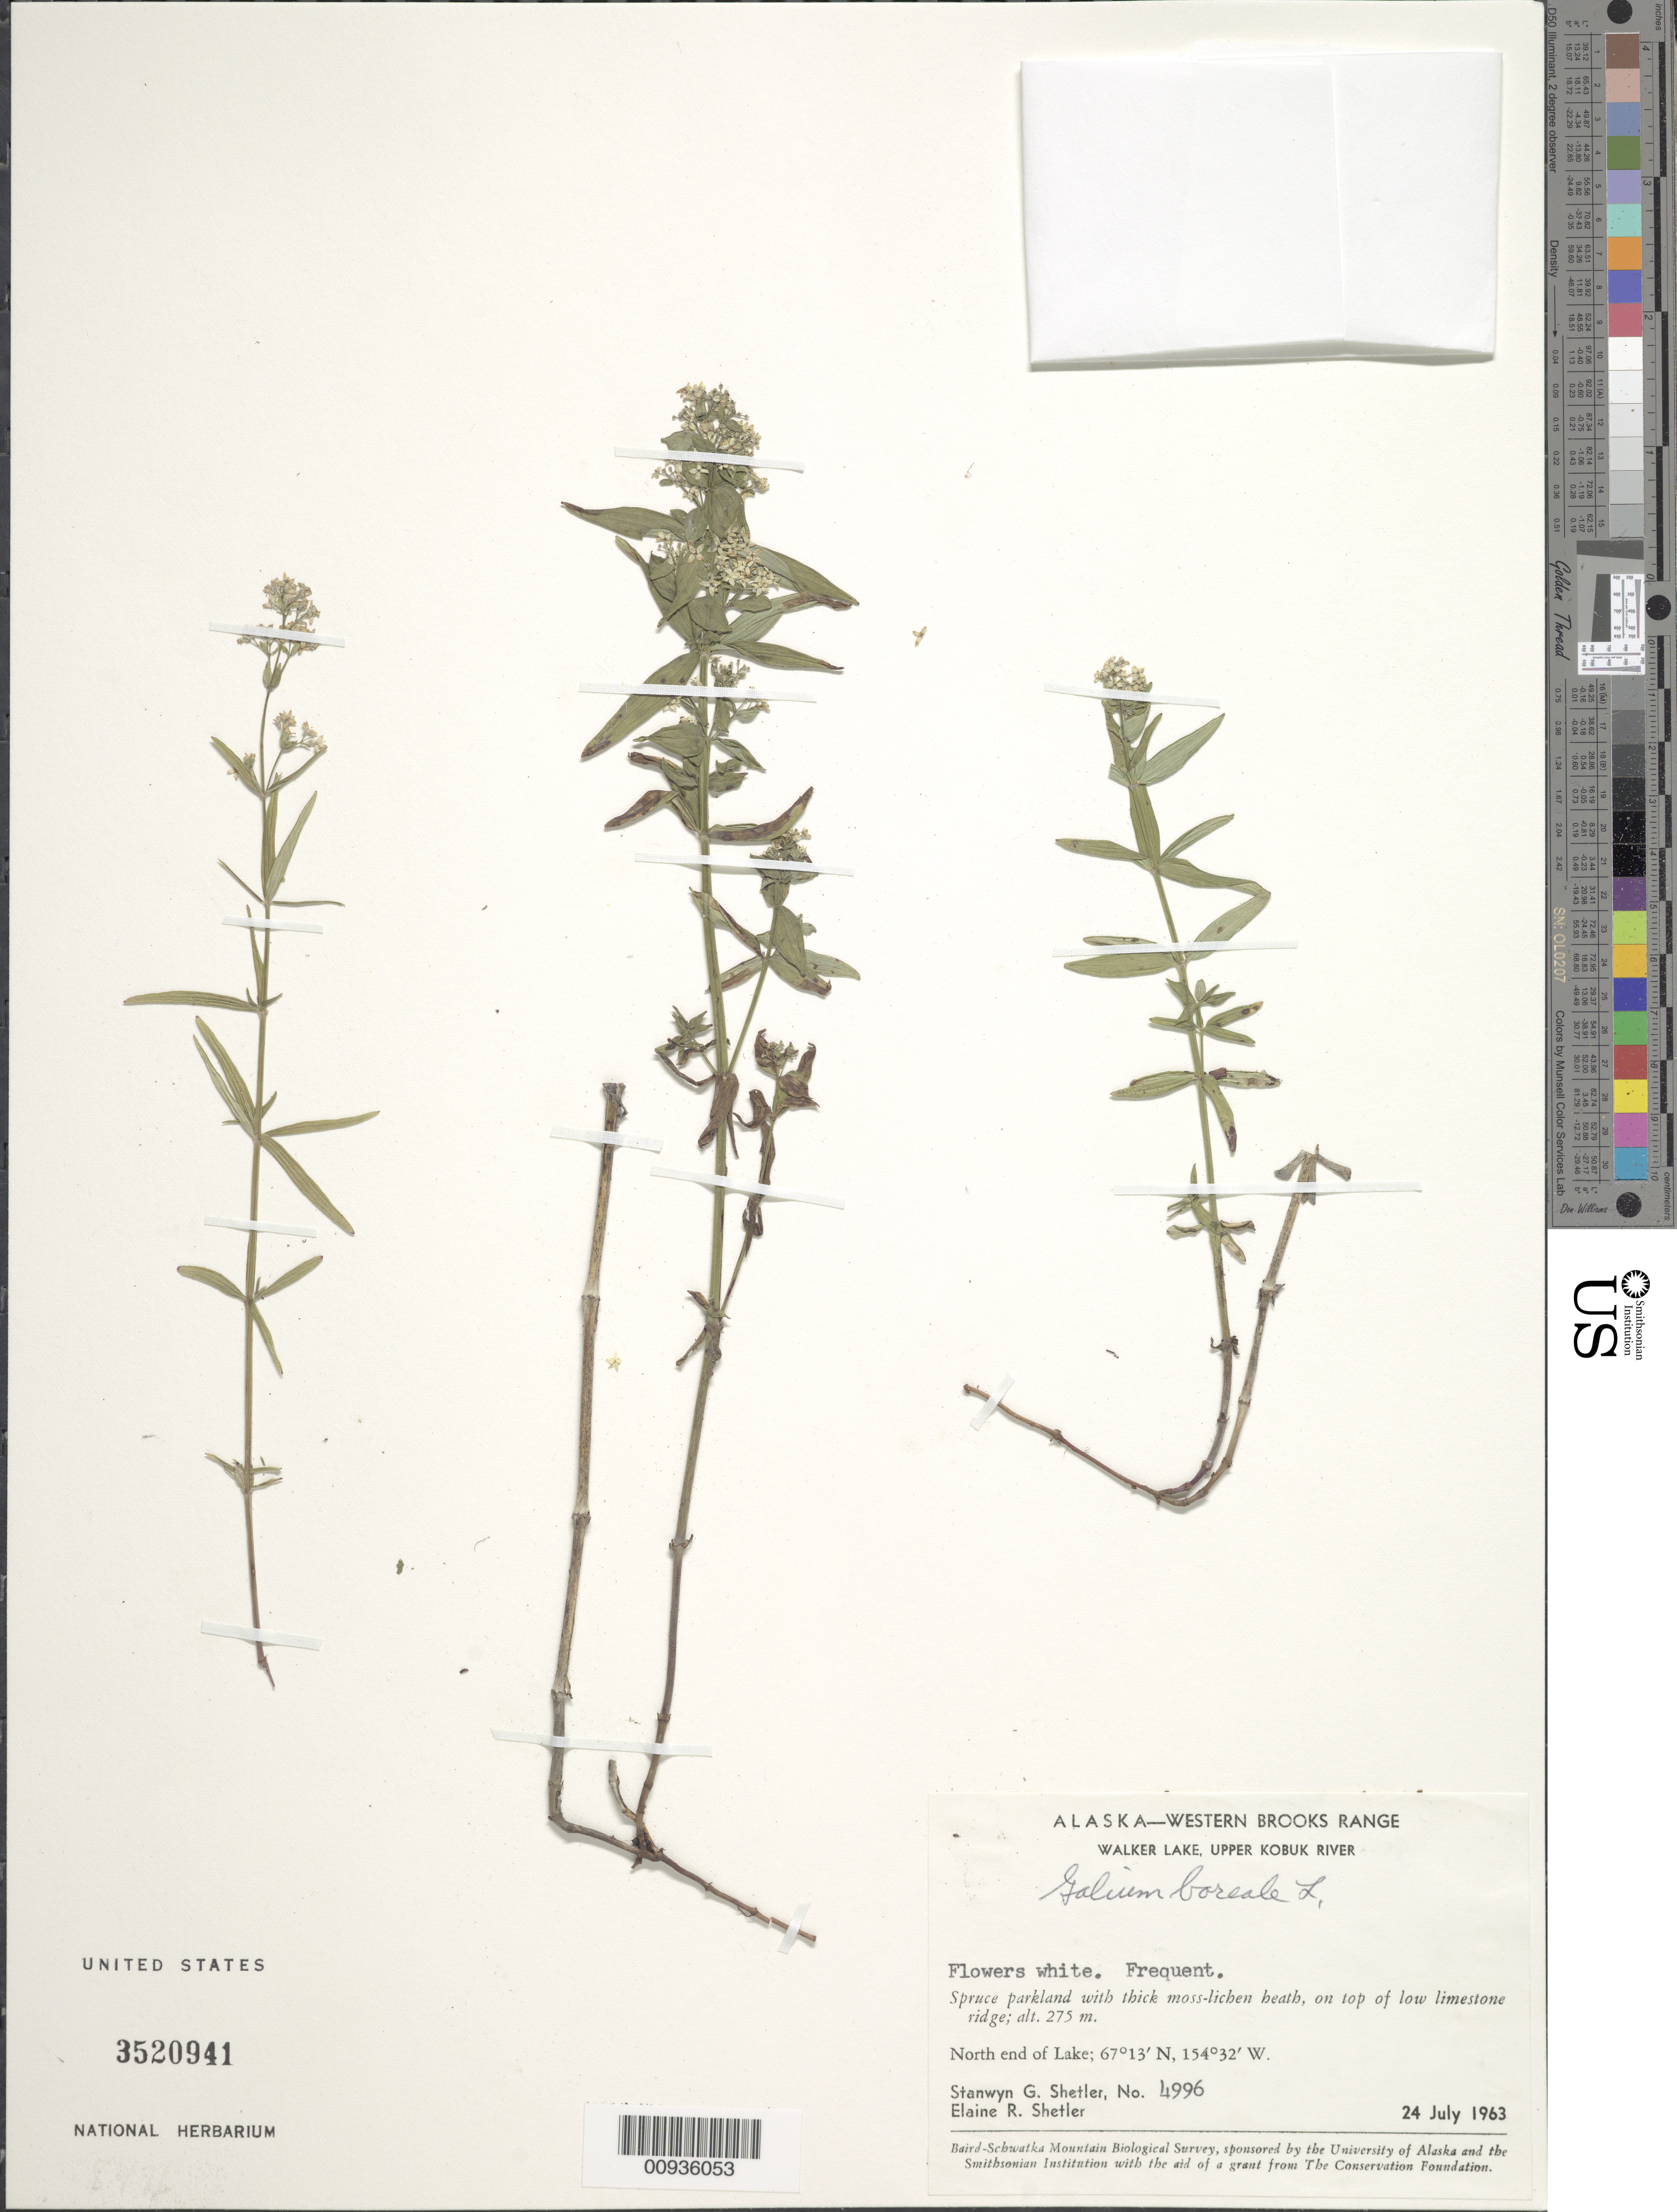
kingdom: Plantae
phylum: Tracheophyta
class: Magnoliopsida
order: Gentianales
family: Rubiaceae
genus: Galium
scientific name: Galium boreale L.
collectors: S. Shetler & E. R. Shetler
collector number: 4996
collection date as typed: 24 Jul 1963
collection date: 1963-07-24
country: United States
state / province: Alaska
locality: North end of Walker Lake. Western Brooks Range, Upper Kobuk River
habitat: Spruce parkland with thick moss-lichen heath, on top of low limestone ridge.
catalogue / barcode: US 3520941